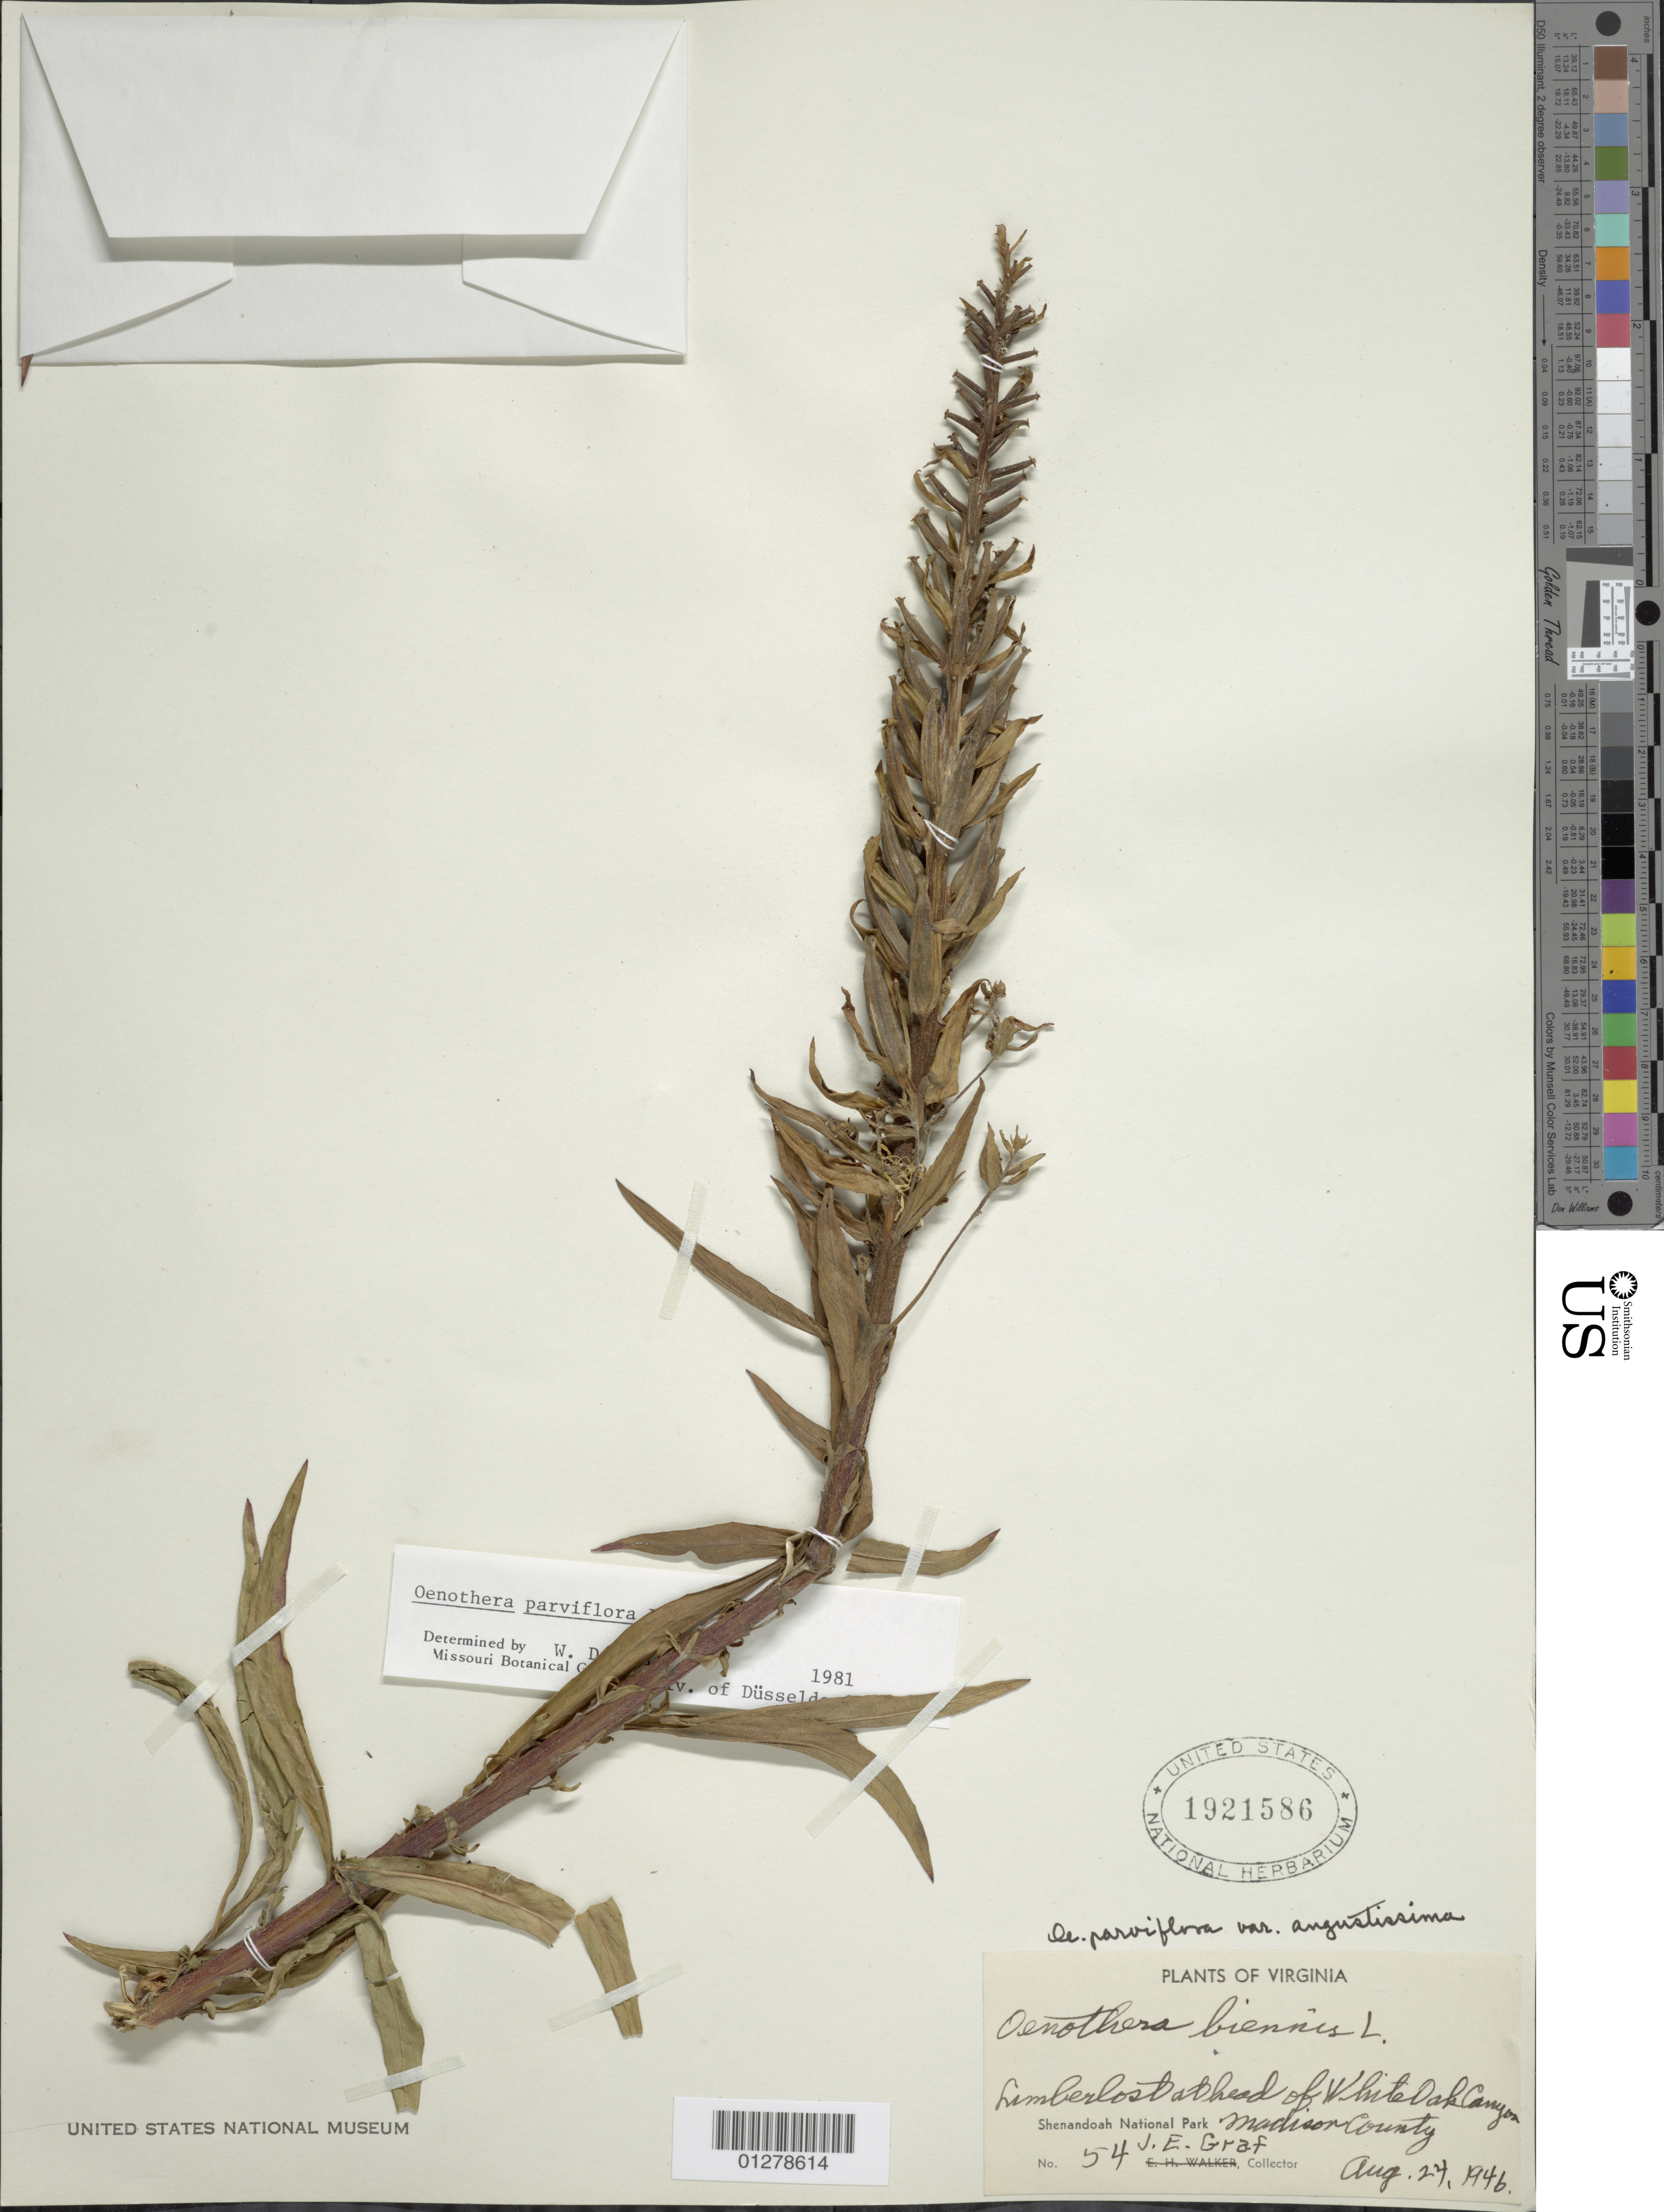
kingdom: Plantae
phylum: Tracheophyta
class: Magnoliopsida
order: Myrtales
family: Onagraceae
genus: Oenothera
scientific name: Oenothera parviflora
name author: L.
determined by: Munz, Philip A.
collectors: J. Graf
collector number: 54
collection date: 1946-08-24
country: United States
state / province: Virginia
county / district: Madison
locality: Shenandoah National Park. Head of White Oak Canyon.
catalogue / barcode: US 1921586